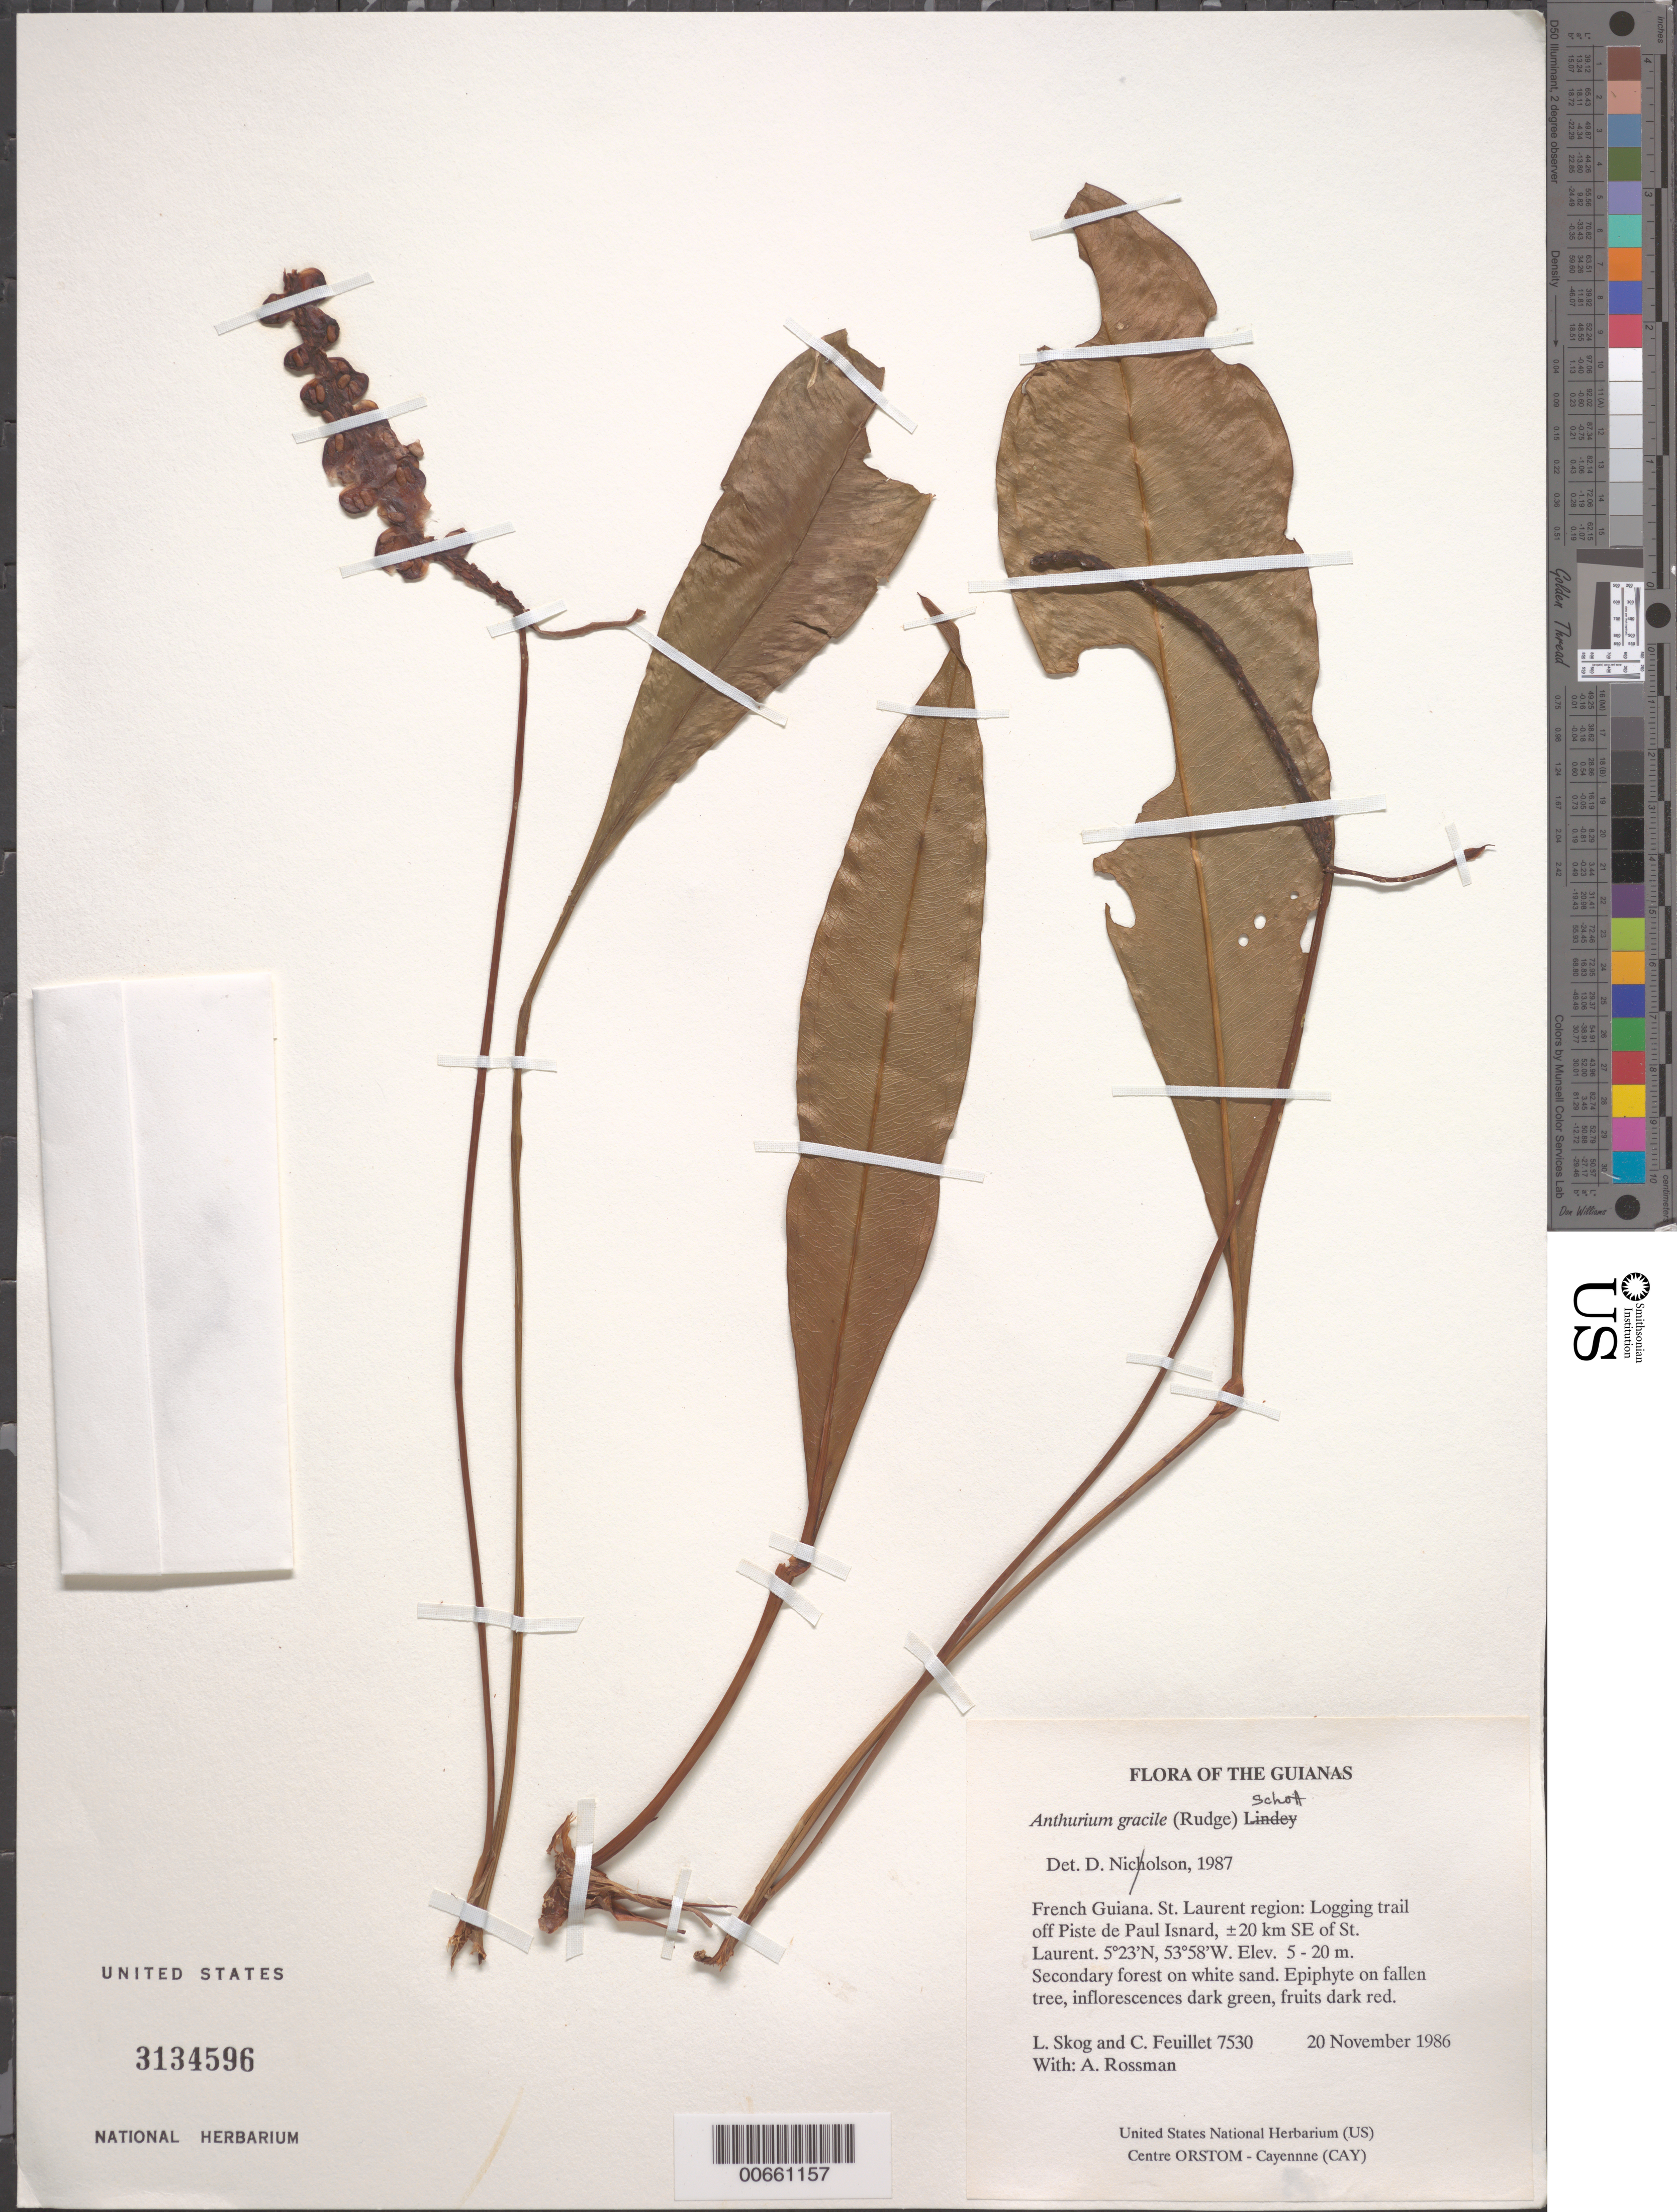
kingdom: Plantae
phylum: Tracheophyta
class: Liliopsida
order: Alismatales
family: Araceae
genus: Anthurium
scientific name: Anthurium gracile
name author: (Rudge) Schott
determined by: Nicolson, Dan H.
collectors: L. E. Skog, C. Feuillet & A. Rossman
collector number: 7530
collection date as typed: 20 November 1986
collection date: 1986-11-20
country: French Guiana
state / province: Saint-Laurent-du-Maroni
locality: Logging trail off Piste de Paul Isnard, ±20 km SE of St. Laurent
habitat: Secondary forest on white sand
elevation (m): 5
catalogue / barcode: US 3134596